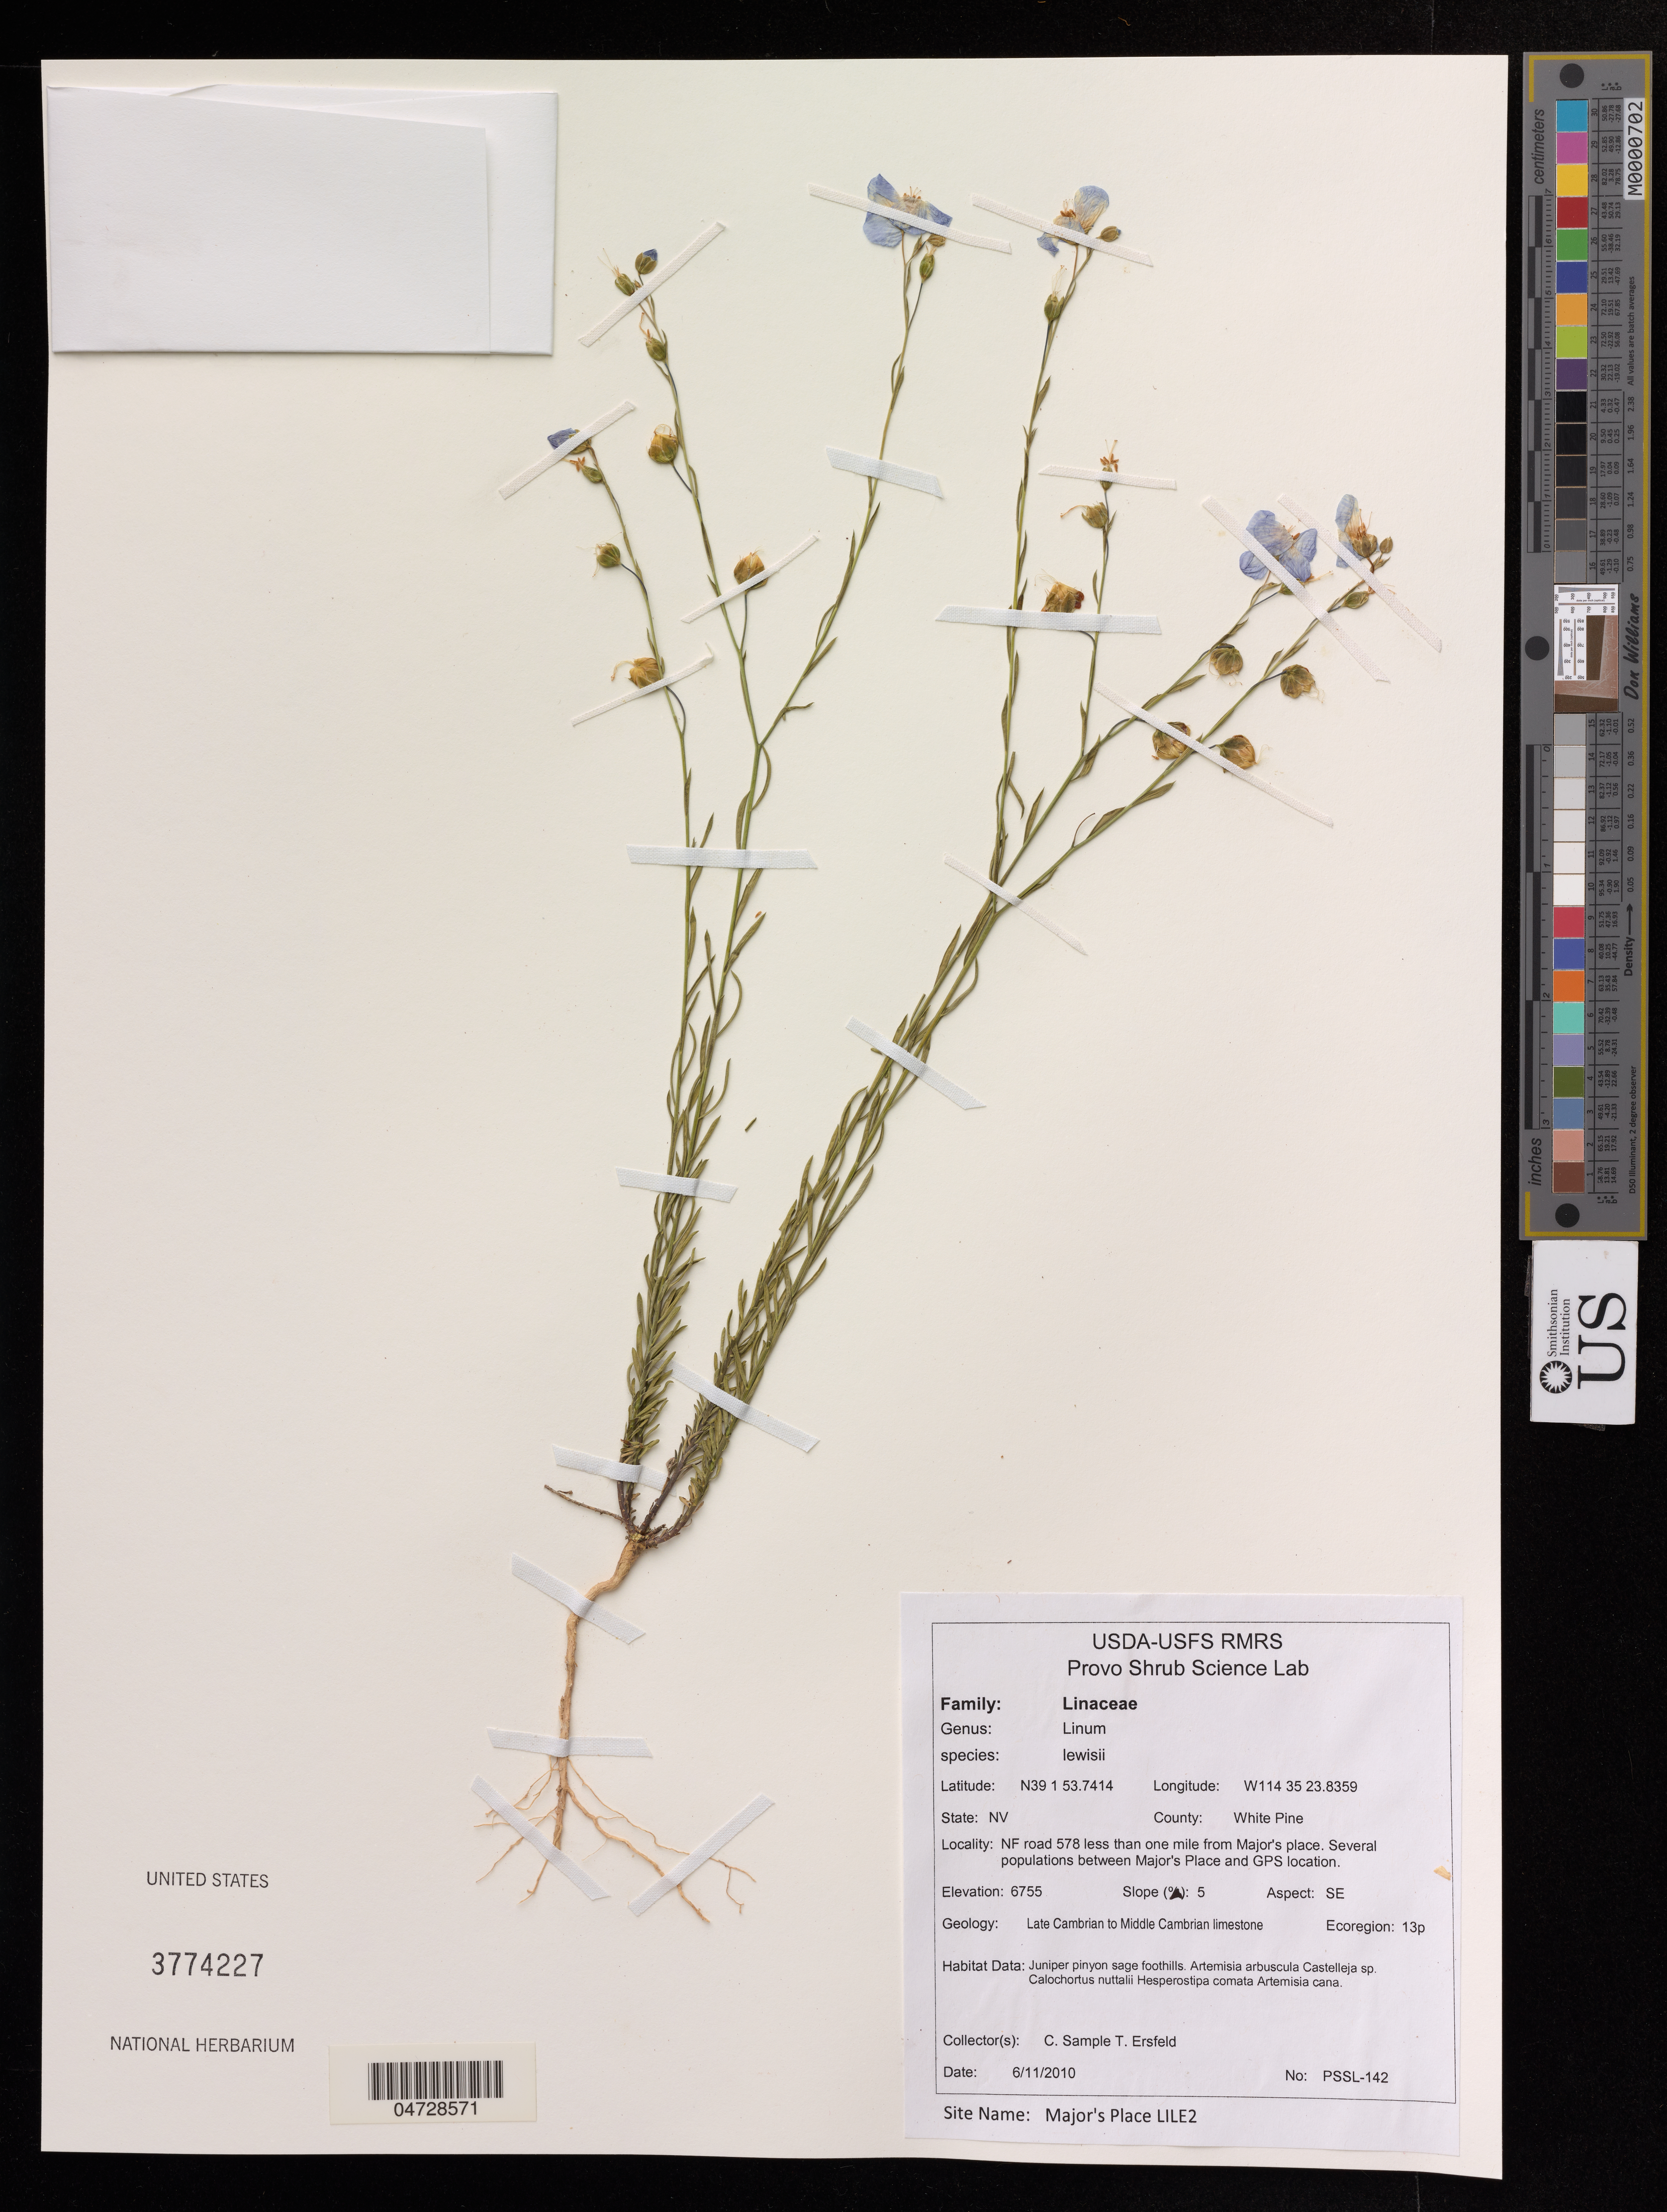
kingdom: Plantae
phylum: Tracheophyta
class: Magnoliopsida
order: Malpighiales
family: Linaceae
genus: Linum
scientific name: Linum lewisii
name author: Pursh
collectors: C. Sample & T. Ersfeld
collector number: PSSL-142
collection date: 2010-11-06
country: United States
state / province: Nevada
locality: White Pine, NF roa 578 less than one mile from Major's place.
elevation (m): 2059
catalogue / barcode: US 3774227